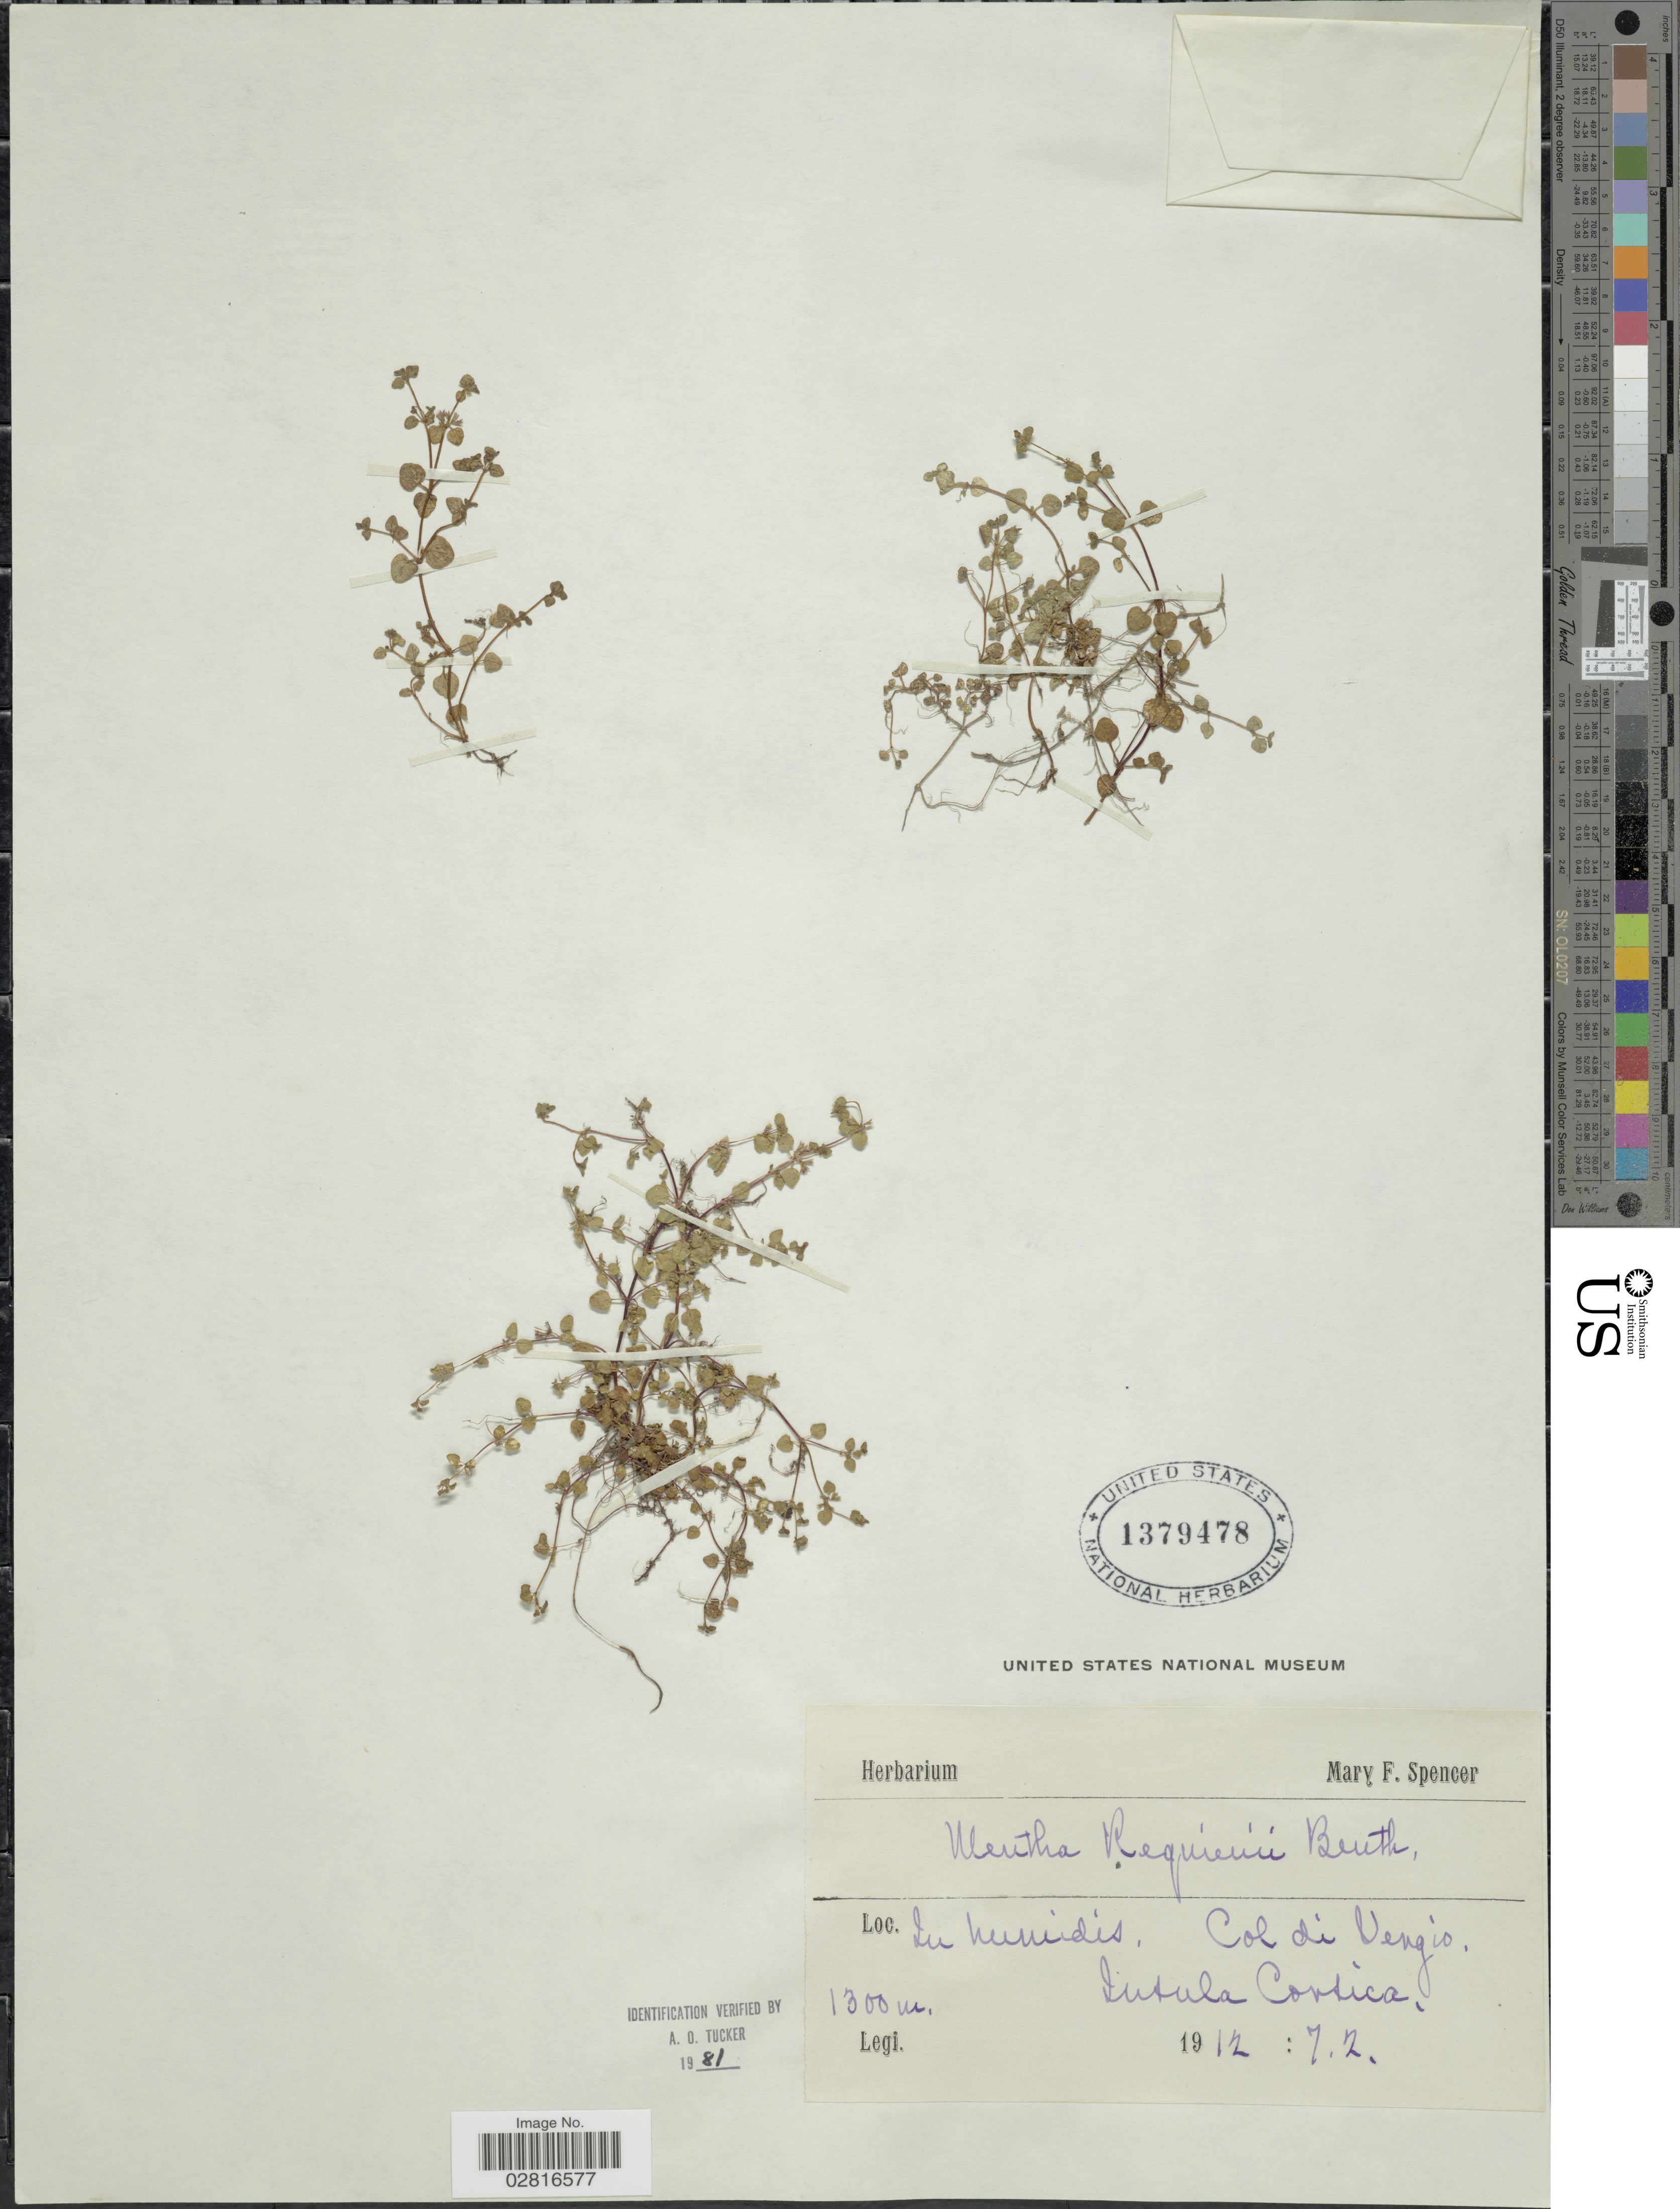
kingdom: Plantae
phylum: Tracheophyta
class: Magnoliopsida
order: Lamiales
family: Lamiaceae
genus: Mentha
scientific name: Mentha requienii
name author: Benth.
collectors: ex herb. Spencer, Mary Fiske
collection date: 1912-02-07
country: France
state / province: Corsica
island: Corse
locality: In humidis. Col di Vengio. Insula Corsica.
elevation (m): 1300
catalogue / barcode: US 1379478